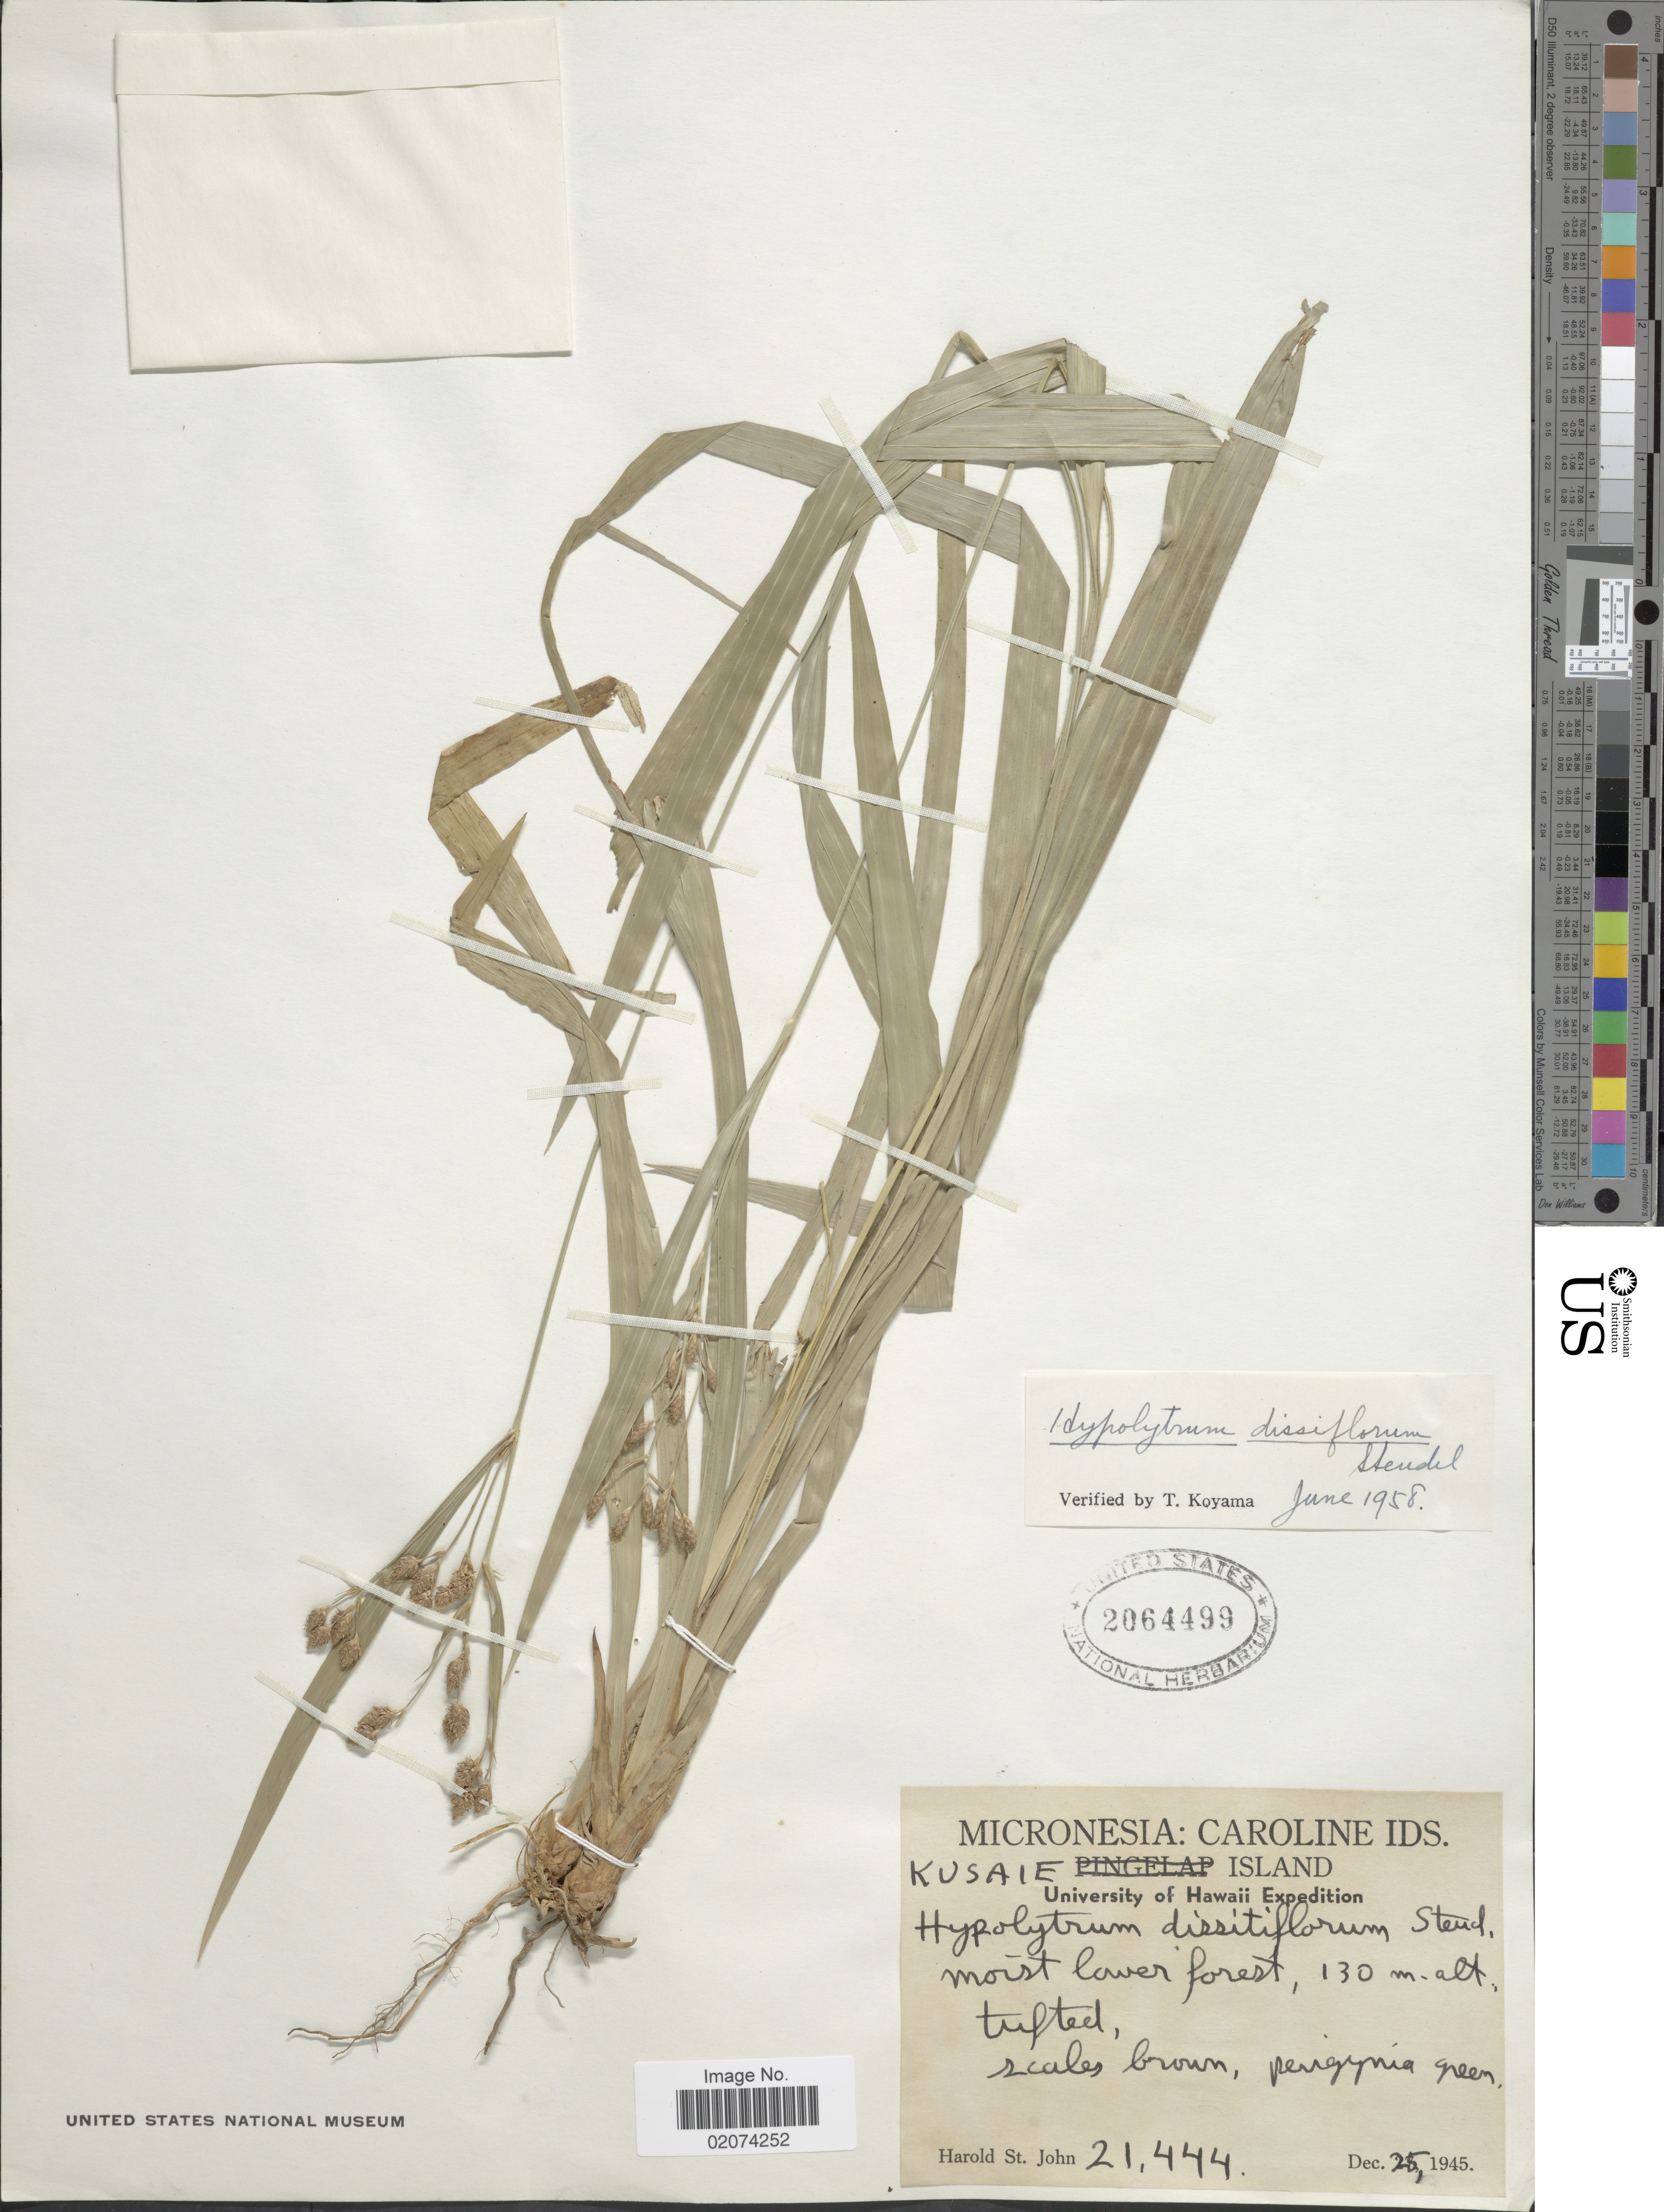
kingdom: Plantae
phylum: Tracheophyta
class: Liliopsida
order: Poales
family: Cyperaceae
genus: Hypolytrum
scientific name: Hypolytrum dissitiflorum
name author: Steud.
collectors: H. St. John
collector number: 21444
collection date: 1945-12-25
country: Micronesia, Federated States of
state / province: Kosrae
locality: Caroline Ids. Kusaie Island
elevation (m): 130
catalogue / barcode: US 2064499